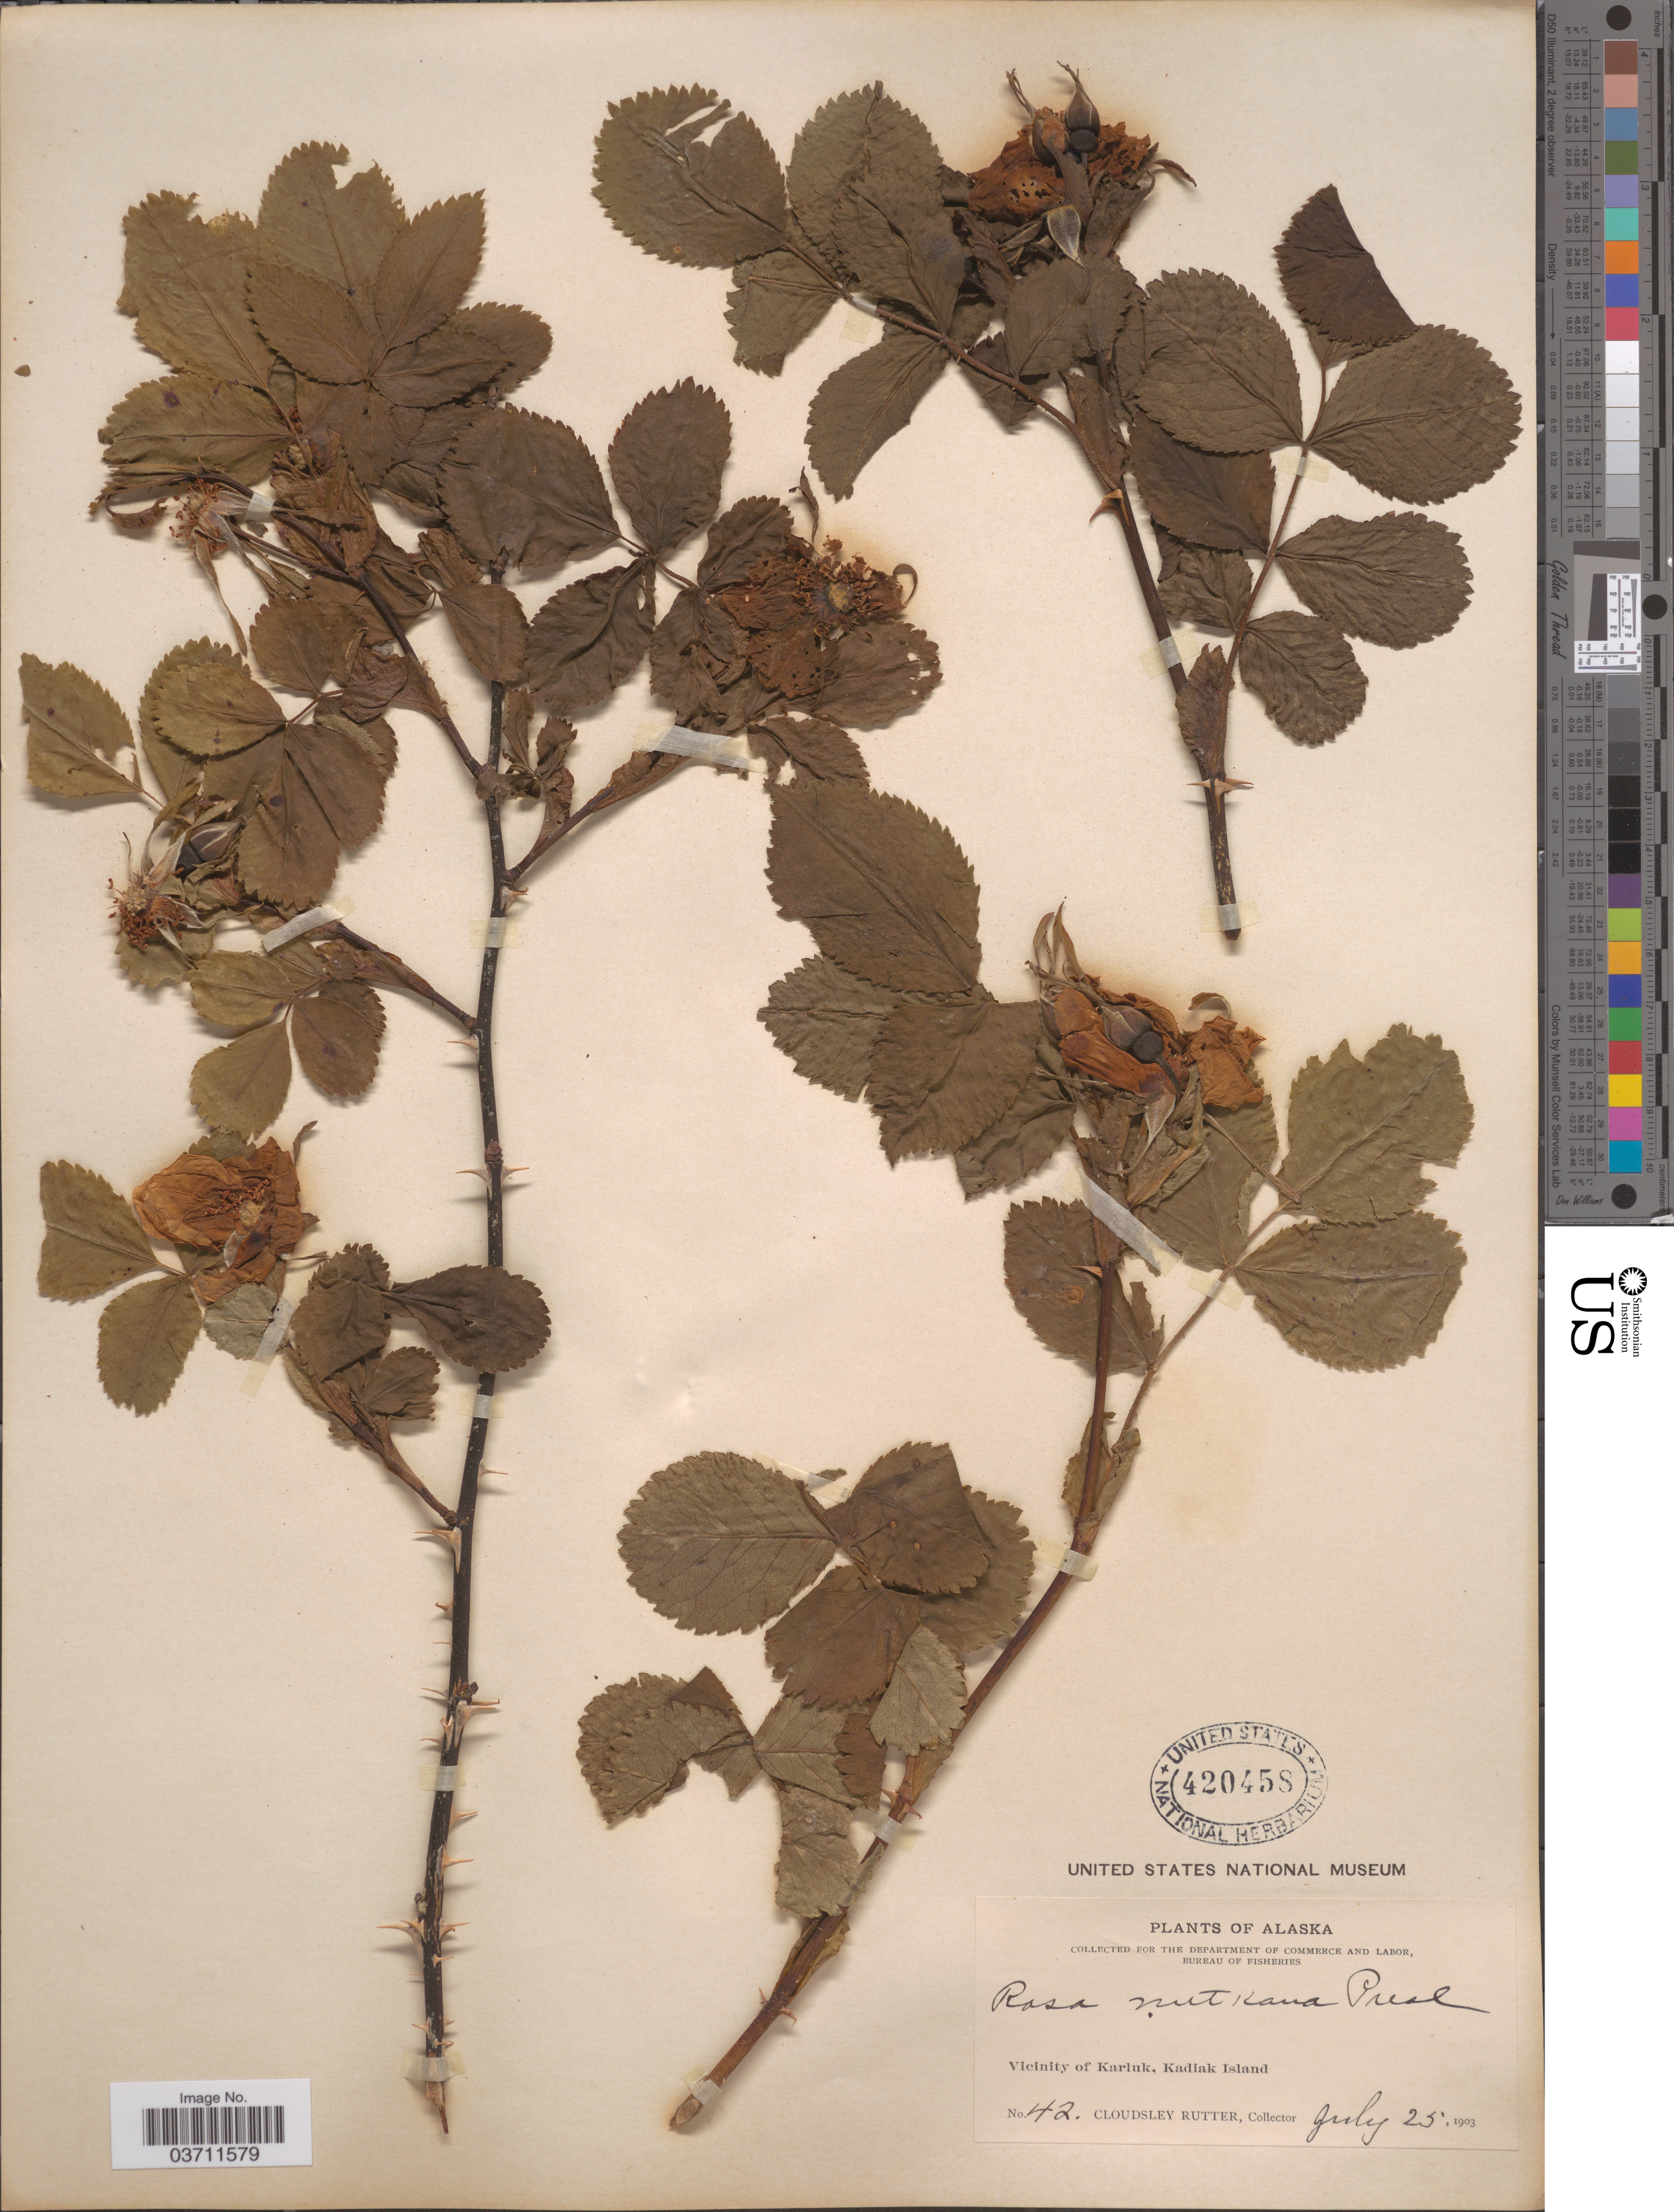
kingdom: Plantae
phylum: Tracheophyta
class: Magnoliopsida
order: Rosales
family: Rosaceae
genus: Rosa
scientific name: Rosa nutkana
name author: C. Presl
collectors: C. Rutter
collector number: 42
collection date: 1903-07-25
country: United States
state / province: Alaska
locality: Vicinity of Karluk, Kadiak Island.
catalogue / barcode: US 420458